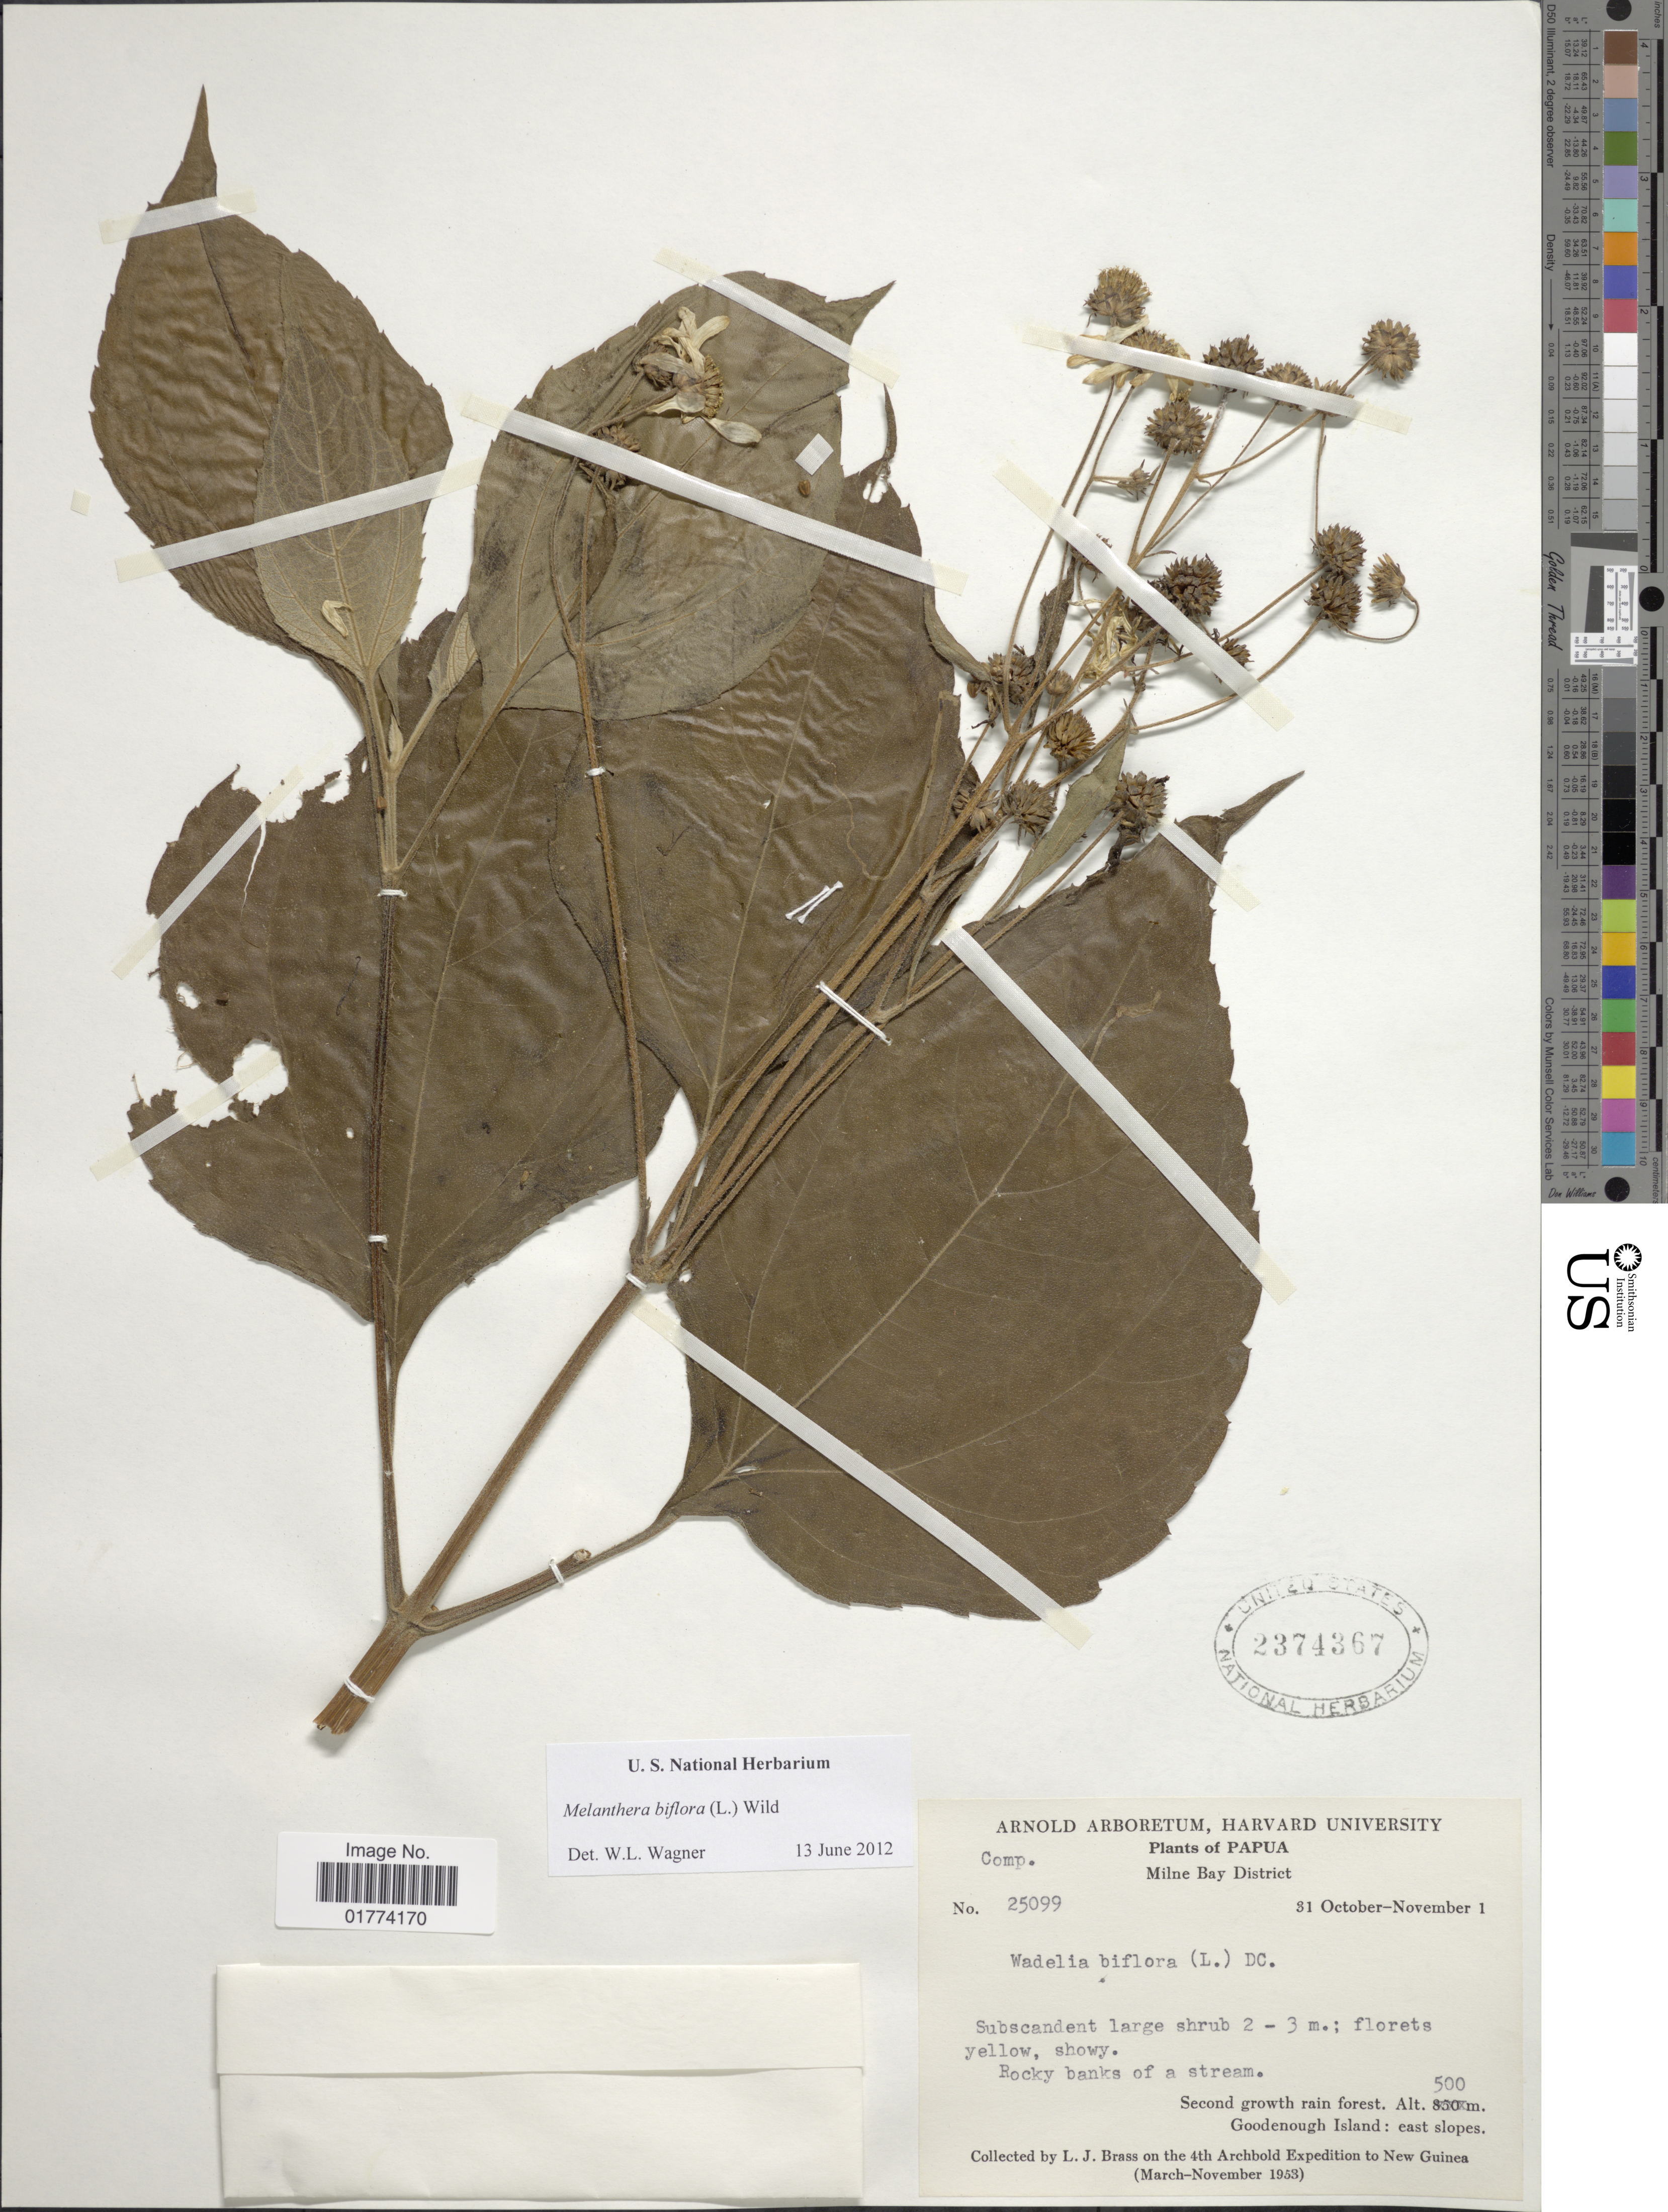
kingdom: Plantae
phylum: Tracheophyta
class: Magnoliopsida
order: Asterales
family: Asteraceae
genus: Wollastonia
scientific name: Wollastonia biflora var. biflora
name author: (L.) DC.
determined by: Wagner, W. L., (BOT), Smithsonian Institution - National Museum of Natural History (UNITED STATES)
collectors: L. J. Brass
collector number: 25099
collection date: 1953-10-31/1953-11-01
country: Papua New Guinea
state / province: Milne Bay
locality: Milne Bay District, Second growth rain forest, Goodenough Island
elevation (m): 500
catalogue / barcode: US 2374367